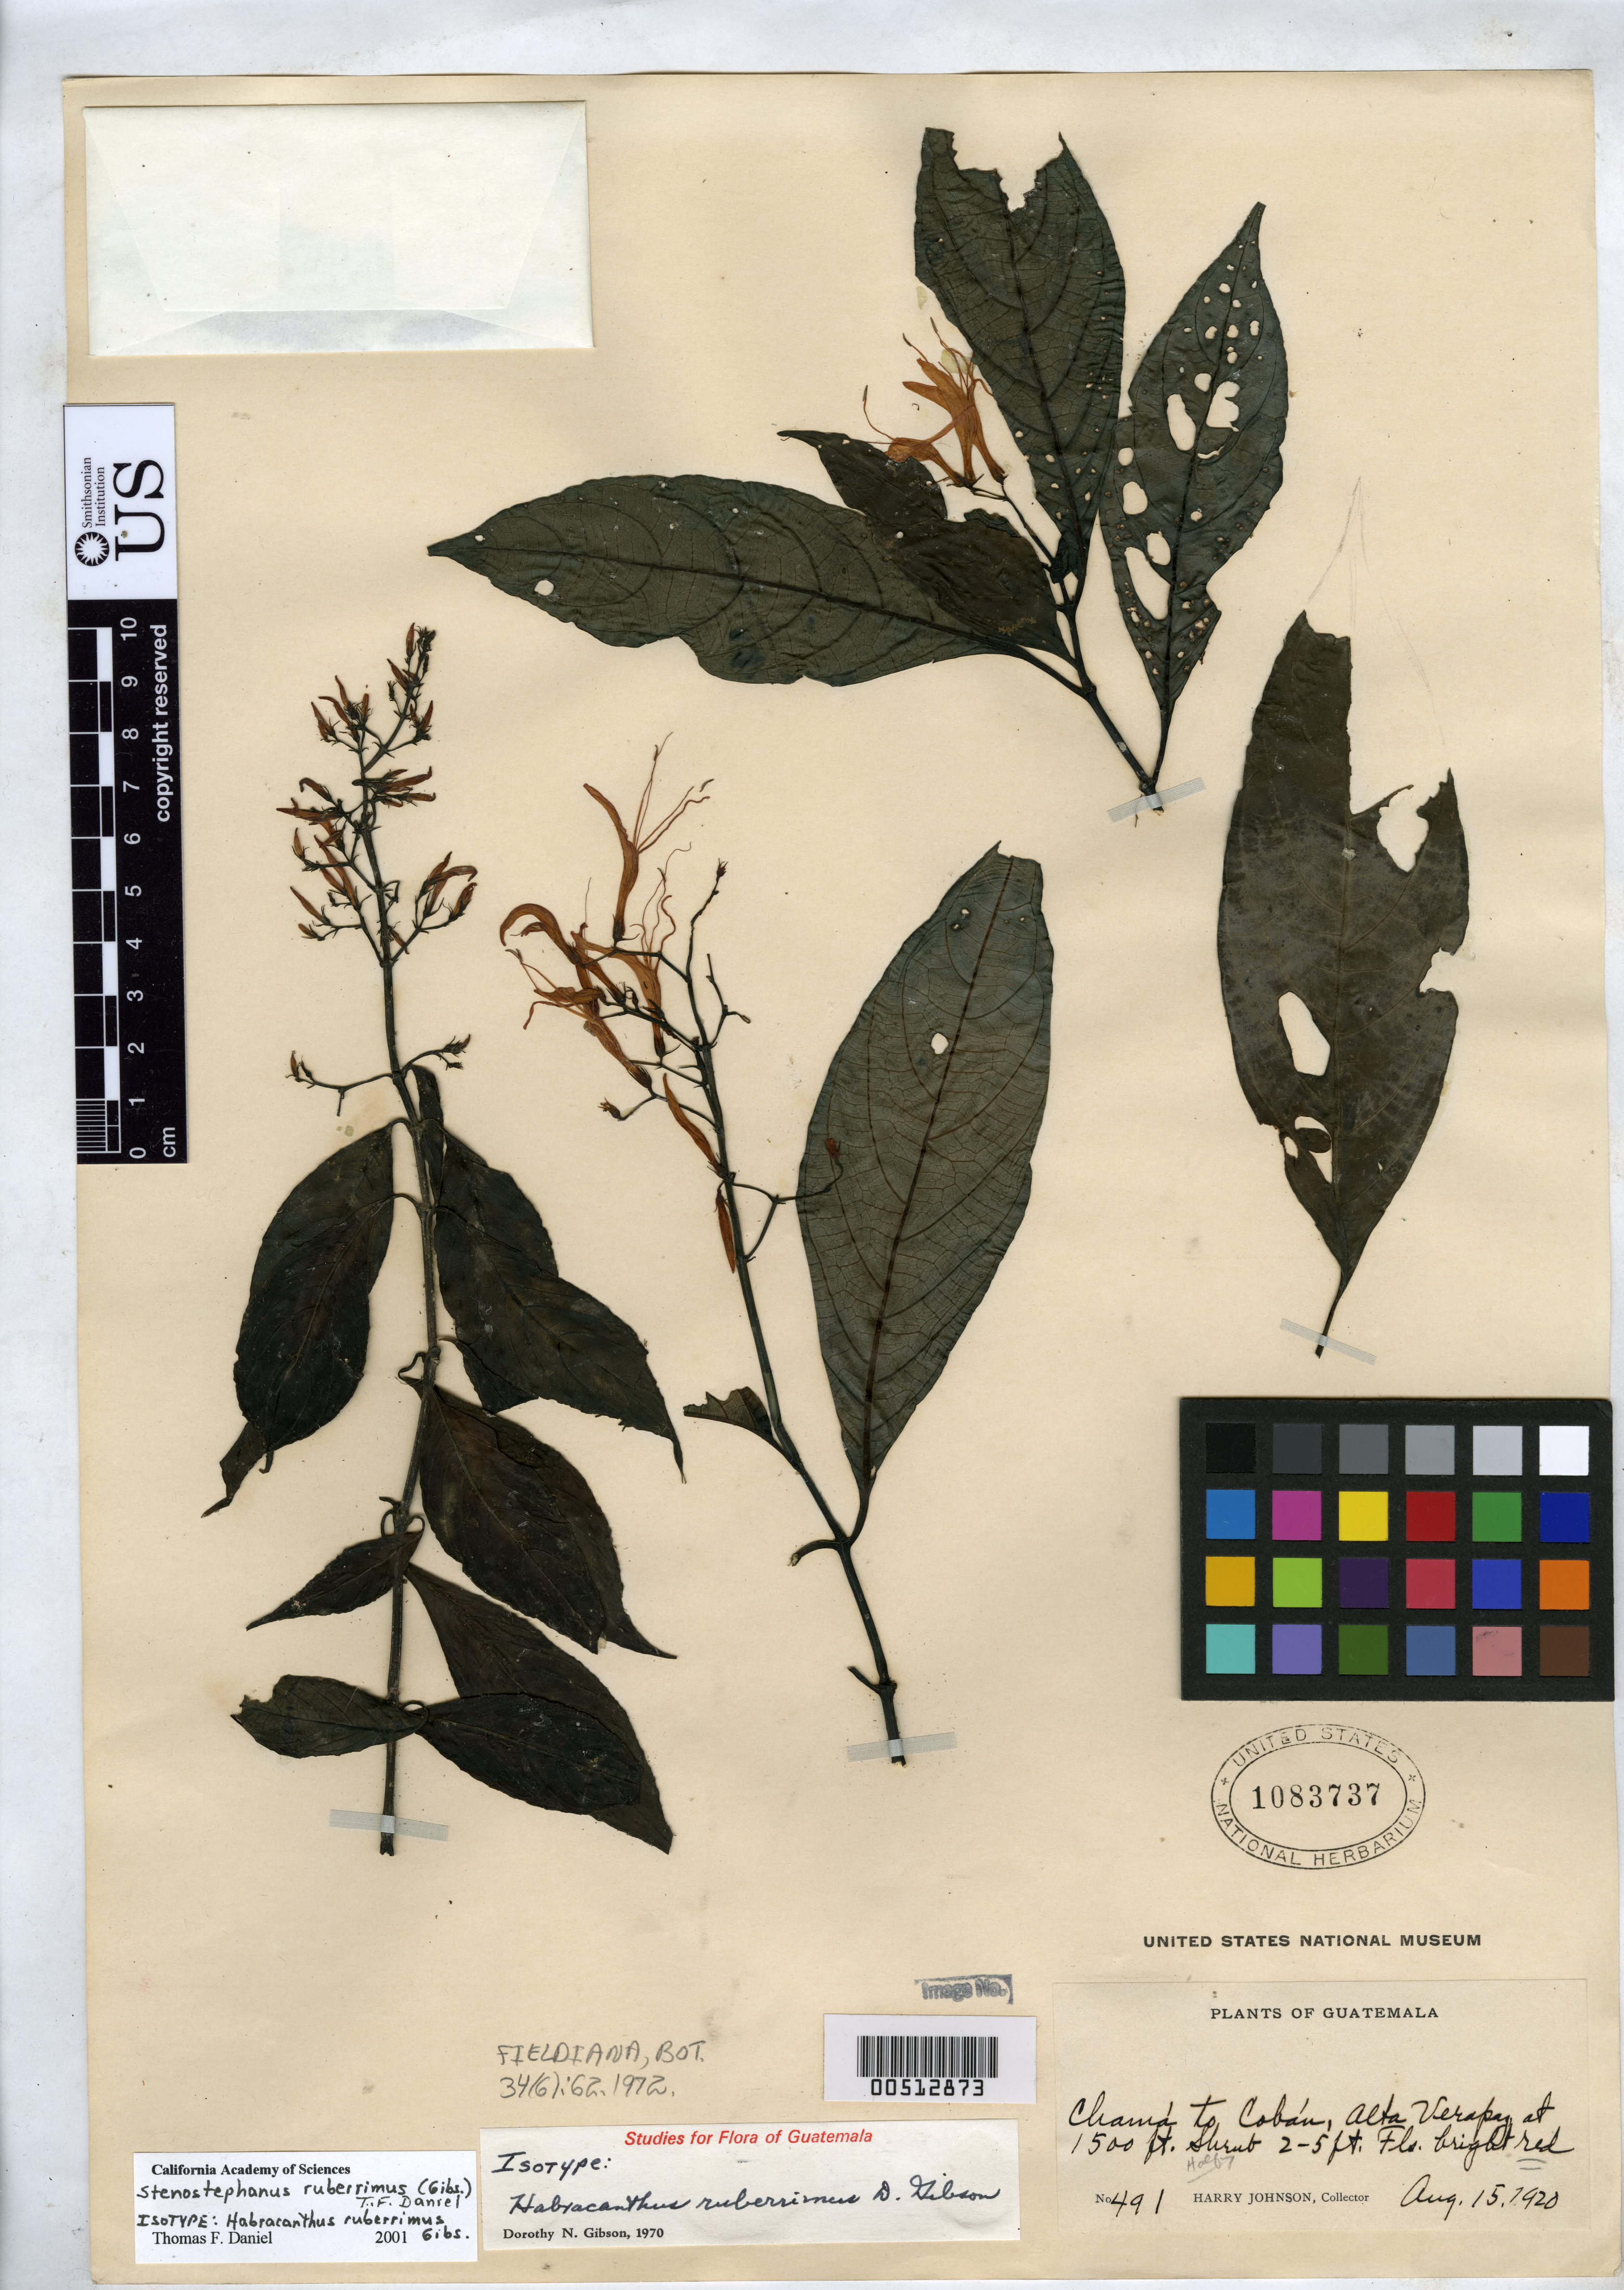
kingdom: Plantae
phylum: Tracheophyta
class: Magnoliopsida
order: Lamiales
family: Acanthaceae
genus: Habracanthus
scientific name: Habracanthus ruberrimus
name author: D.N. Gibson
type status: Isotype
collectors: H. Johnson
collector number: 491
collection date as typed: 15 Aug 1920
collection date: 1920-08-15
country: Guatemala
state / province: Alta Verapaz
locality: Chamá to Cobán.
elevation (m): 457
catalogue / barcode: US 1083737